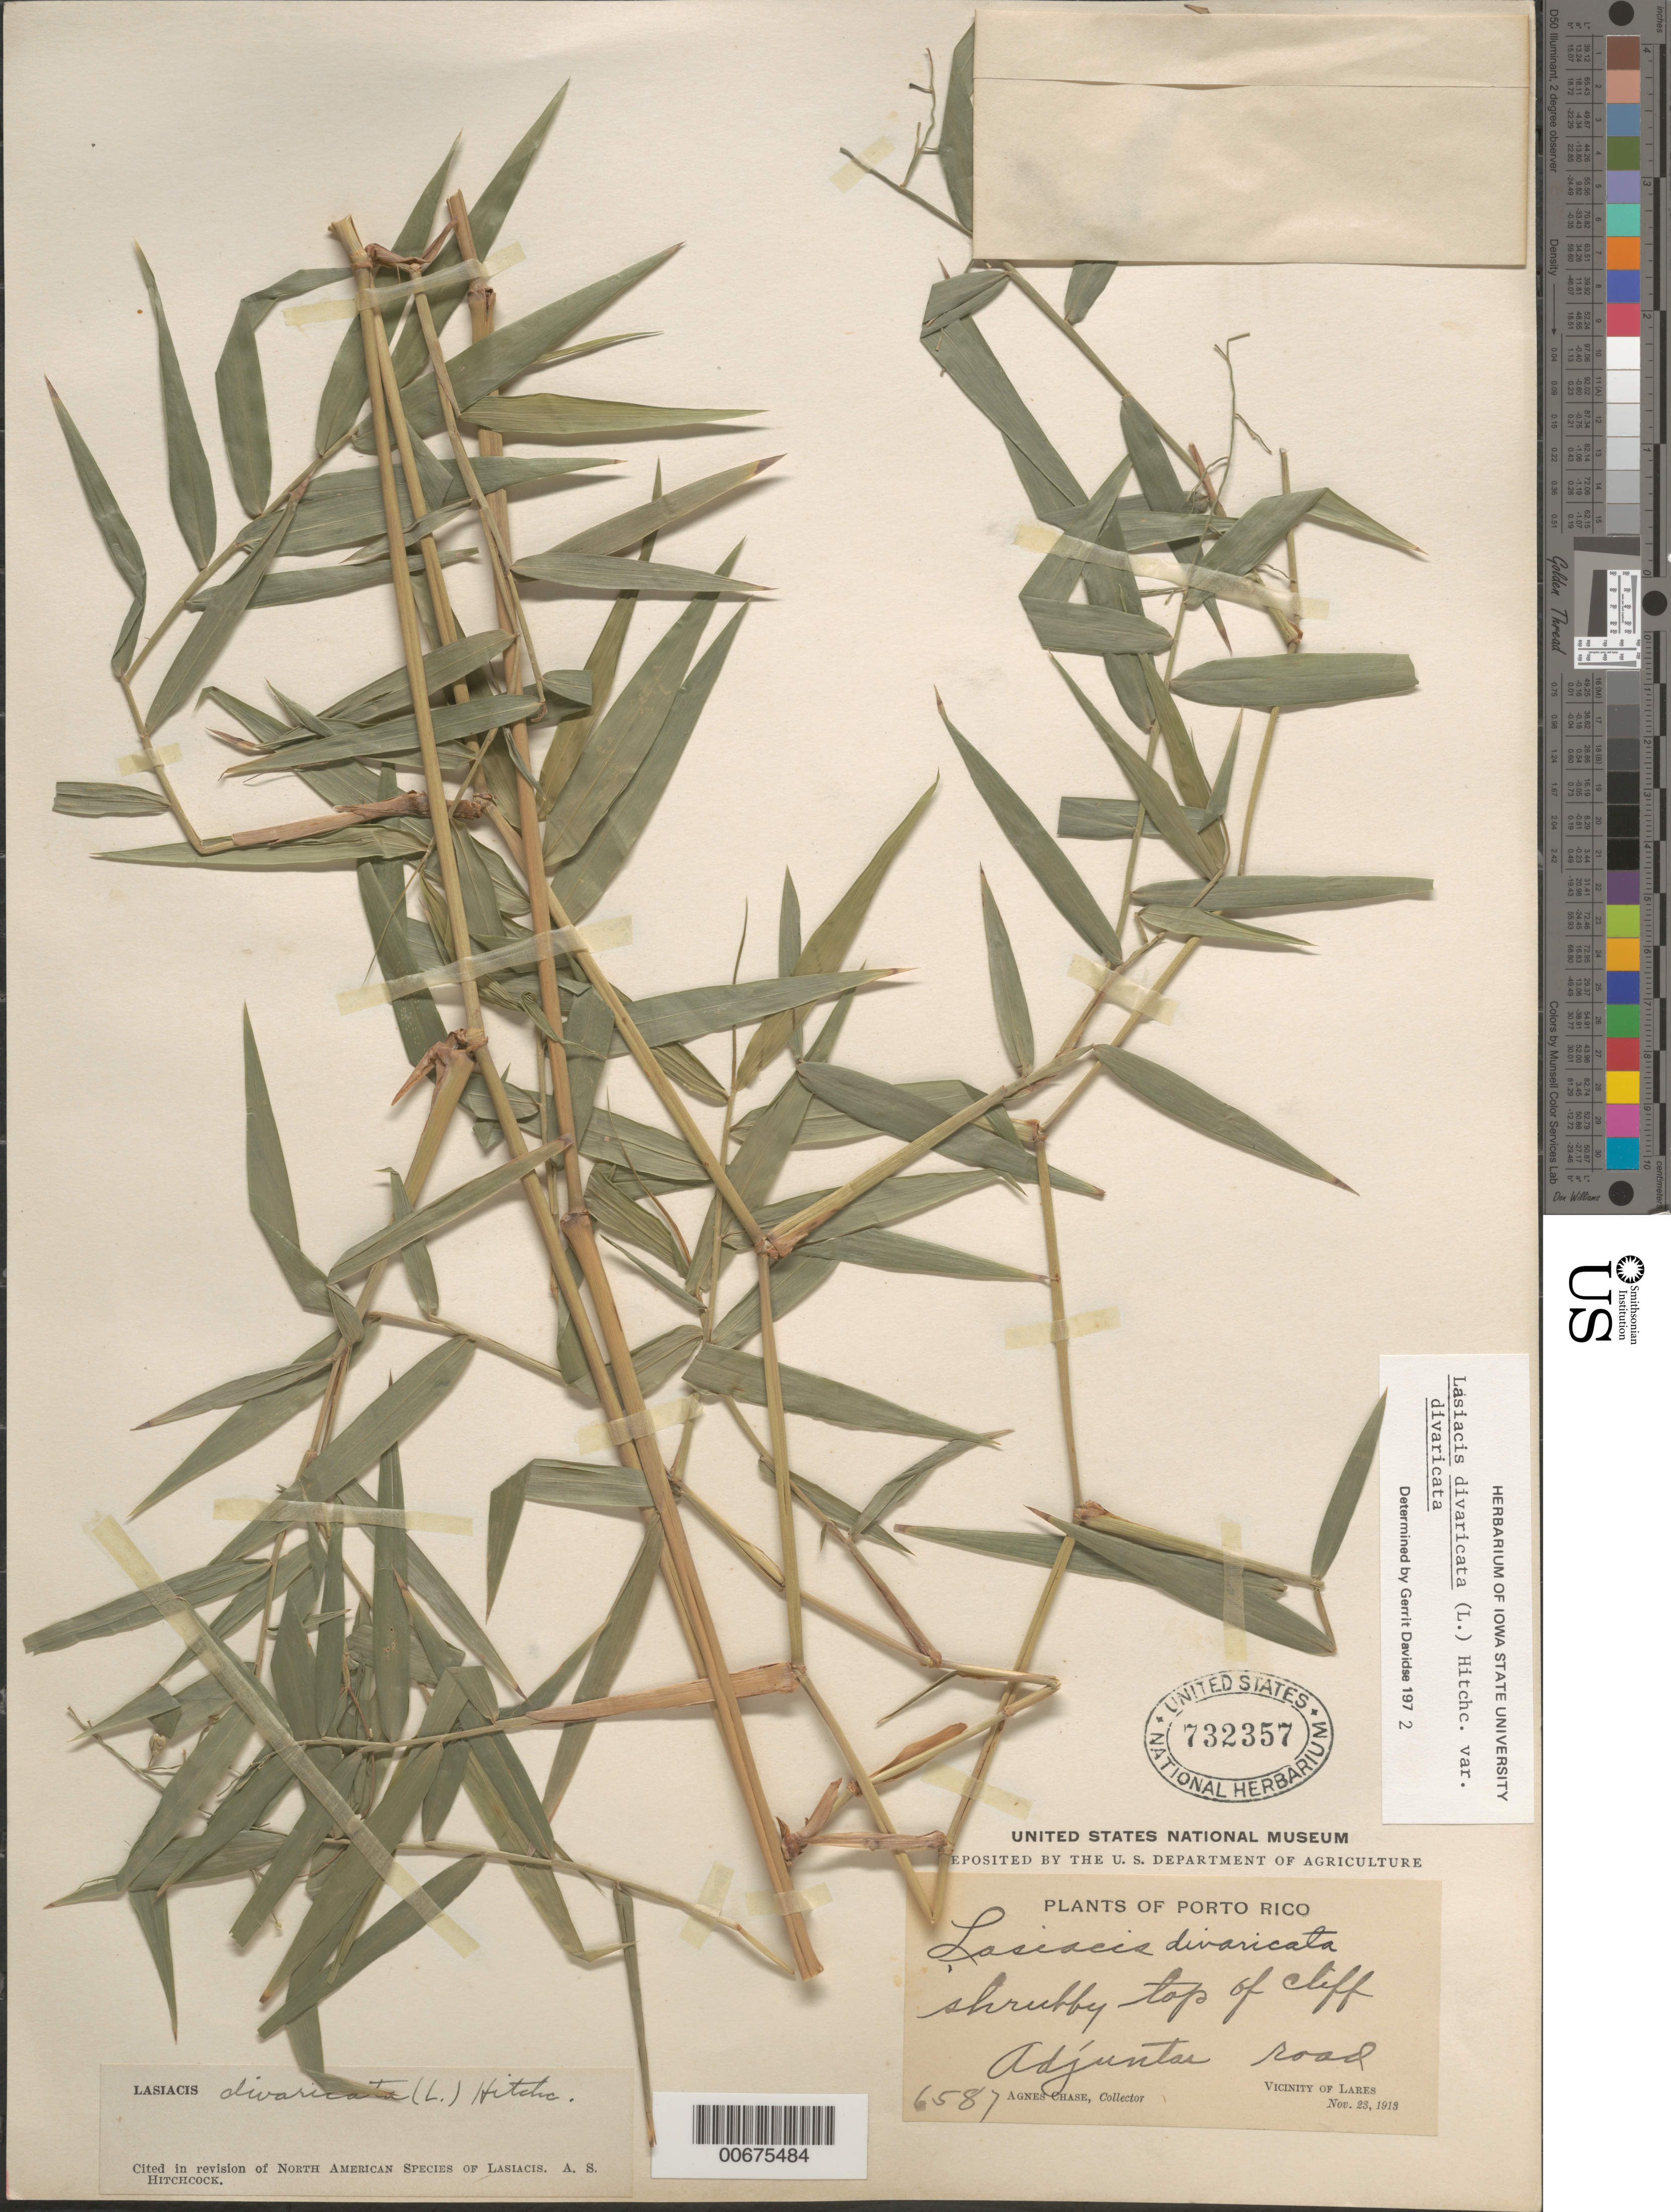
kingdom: Plantae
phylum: Tracheophyta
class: Liliopsida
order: Poales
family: Poaceae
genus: Lasiacis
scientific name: Lasiacis divaricata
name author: (L.) Hitchc.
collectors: A. Chase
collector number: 6587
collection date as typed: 23 Nov 1913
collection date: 1913-11-23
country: Puerto Rico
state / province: Adjuntas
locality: Adjuntas Road. Shrubby top of cliff.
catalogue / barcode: US 732357